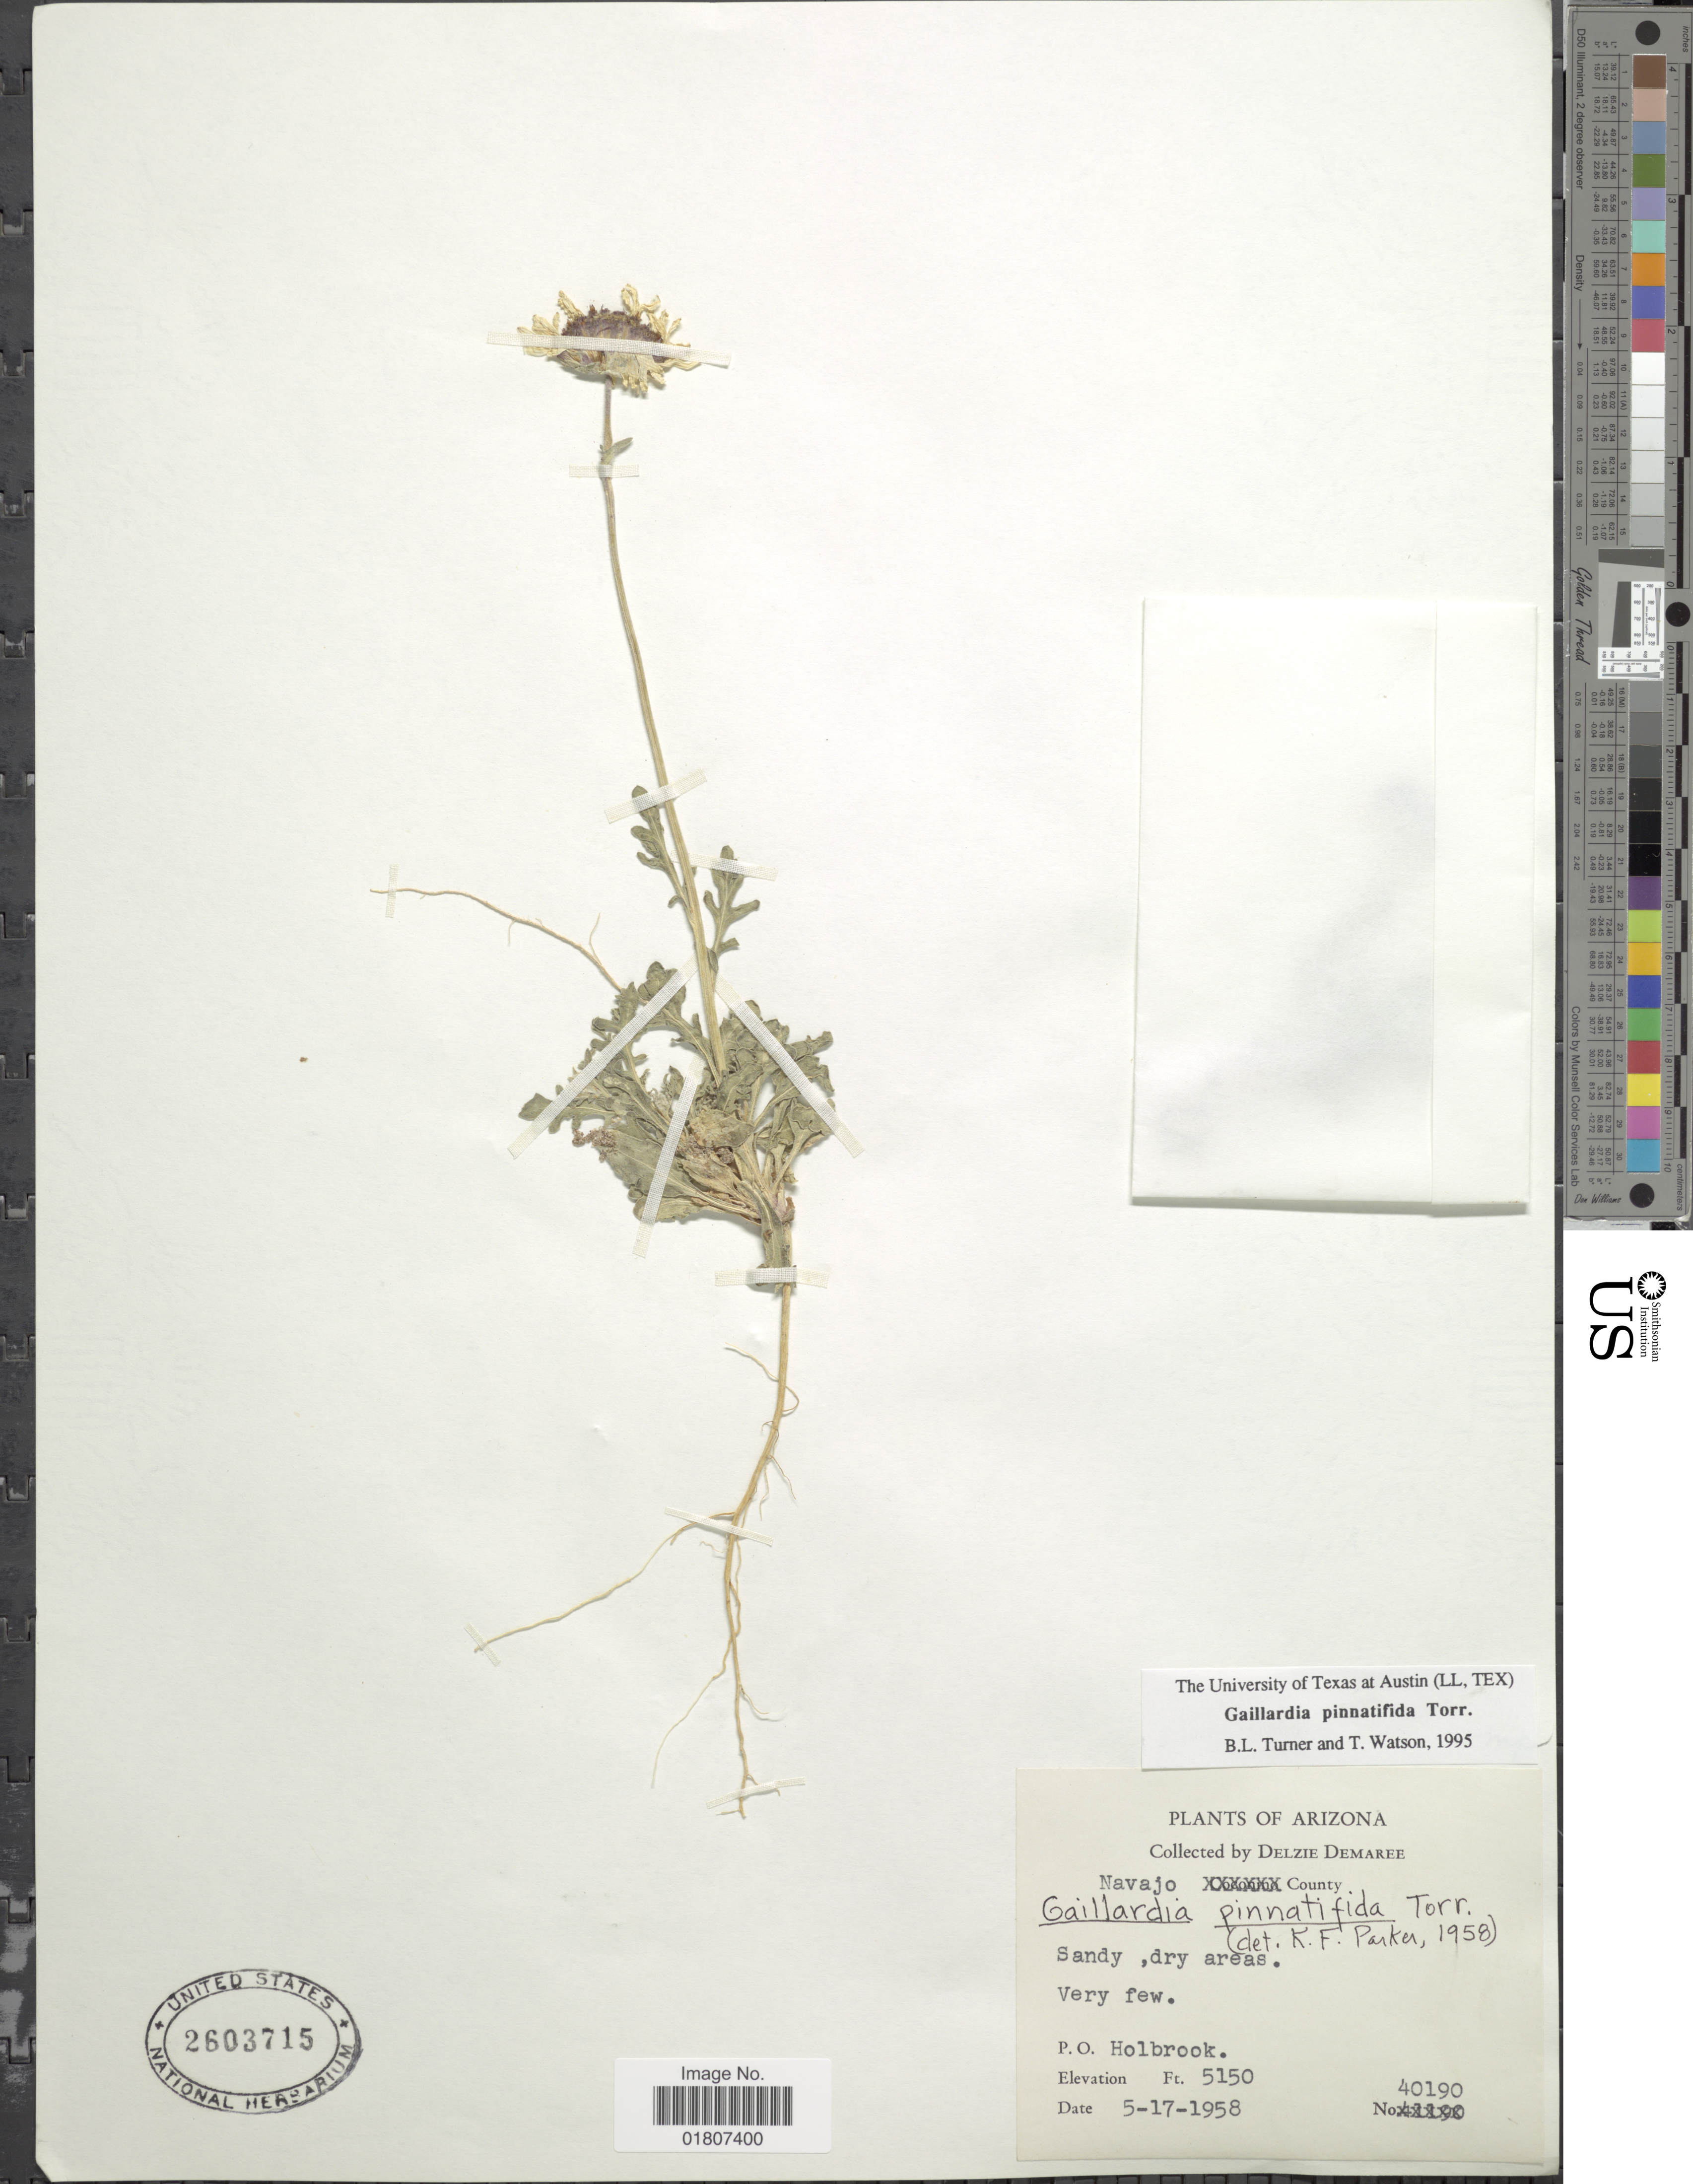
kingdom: Plantae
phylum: Tracheophyta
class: Magnoliopsida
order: Asterales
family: Asteraceae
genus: Gaillardia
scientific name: Gaillardia pinnatifida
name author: Torr.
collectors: D. Demaree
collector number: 40190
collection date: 1958-05-17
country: United States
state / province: Arizona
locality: Navajo County. P. O. Holbrook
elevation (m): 1570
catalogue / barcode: US 2603715